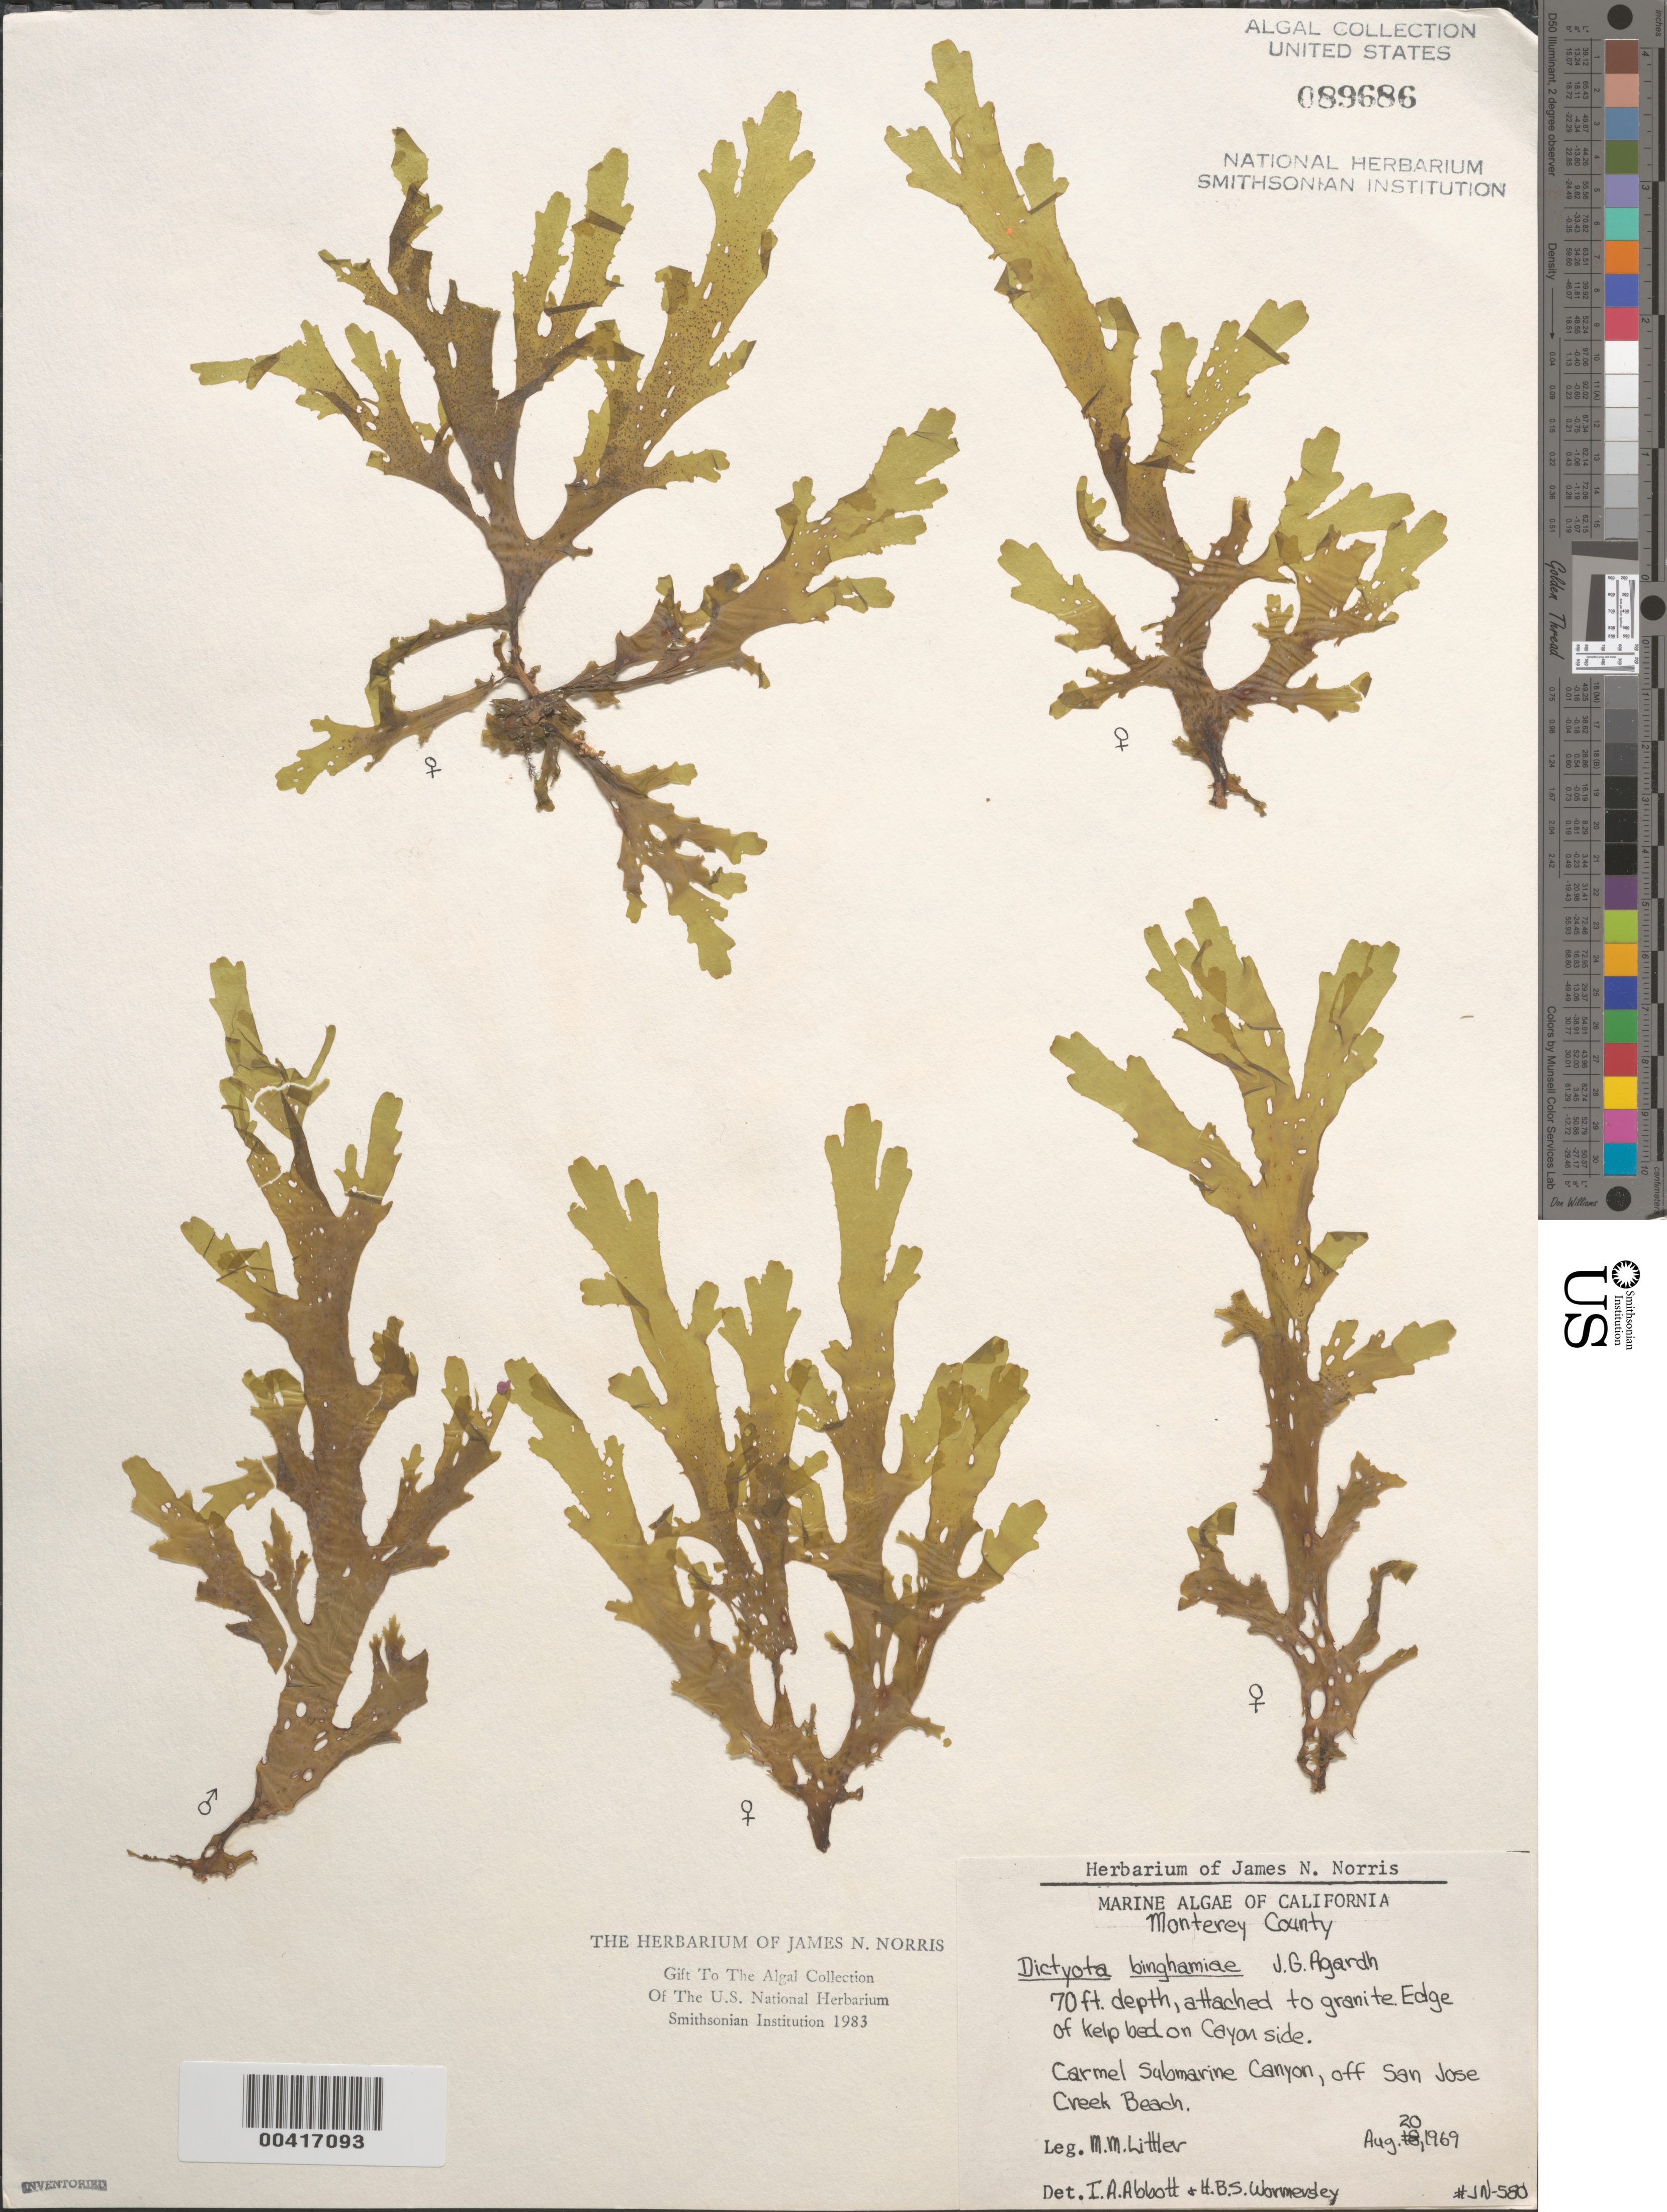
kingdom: Chromista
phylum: Ochrophyta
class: Phaeophyceae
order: Dictyotales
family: Dictyotaceae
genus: Dictyota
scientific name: Dictyota binghamiae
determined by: Abbott, I. A.; Womersley, H. B.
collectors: M. M. Littler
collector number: Jn-580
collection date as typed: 20 Aug 1969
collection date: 1969-08-20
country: United States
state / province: California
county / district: Monterey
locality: Carmel Submarine Canyon, off Monastery Beach (San Jose Creek Beach)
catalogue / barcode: US 89686